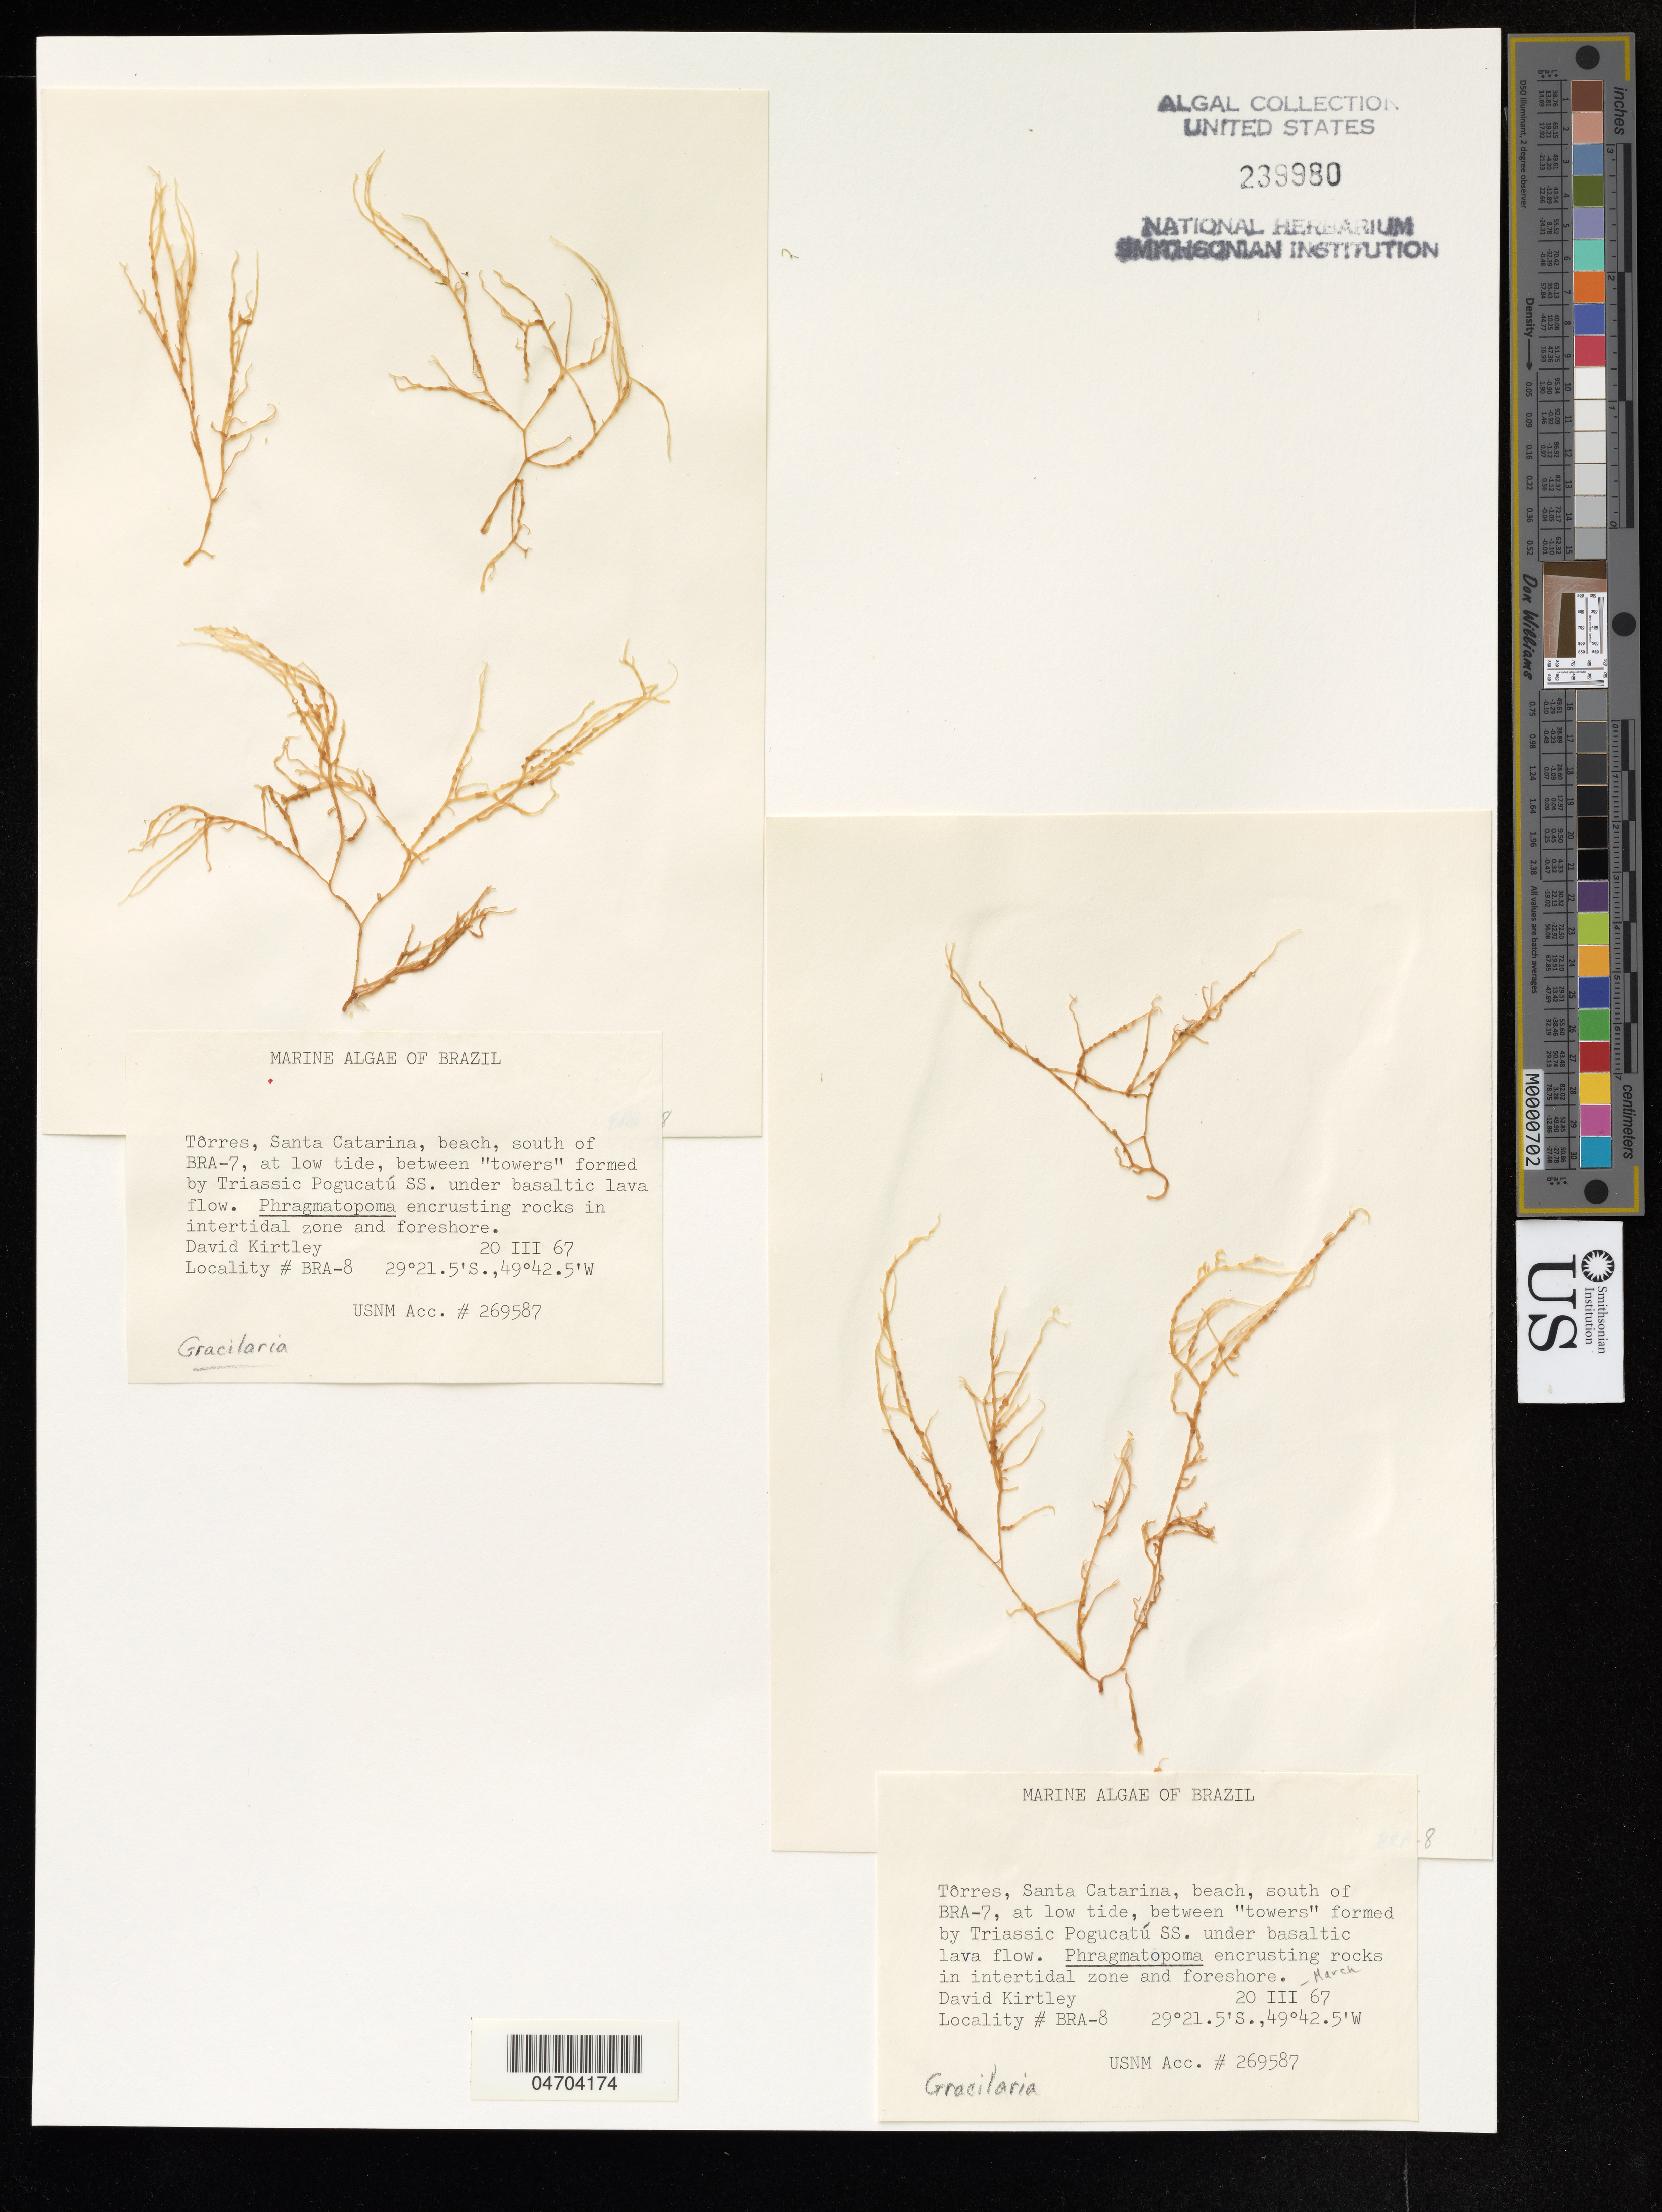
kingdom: Plantae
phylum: Rhodophyta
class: Florideophyceae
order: Gracilariales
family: Gracilariaceae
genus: Gracilaria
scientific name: Gracilaria sp.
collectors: D. Kirtley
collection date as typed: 20 Mar67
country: Brazil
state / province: Santa Catarina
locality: Torres, south of BRA-7, between "towers" formed by Triassic Pogucatú SS.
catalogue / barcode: US 239980